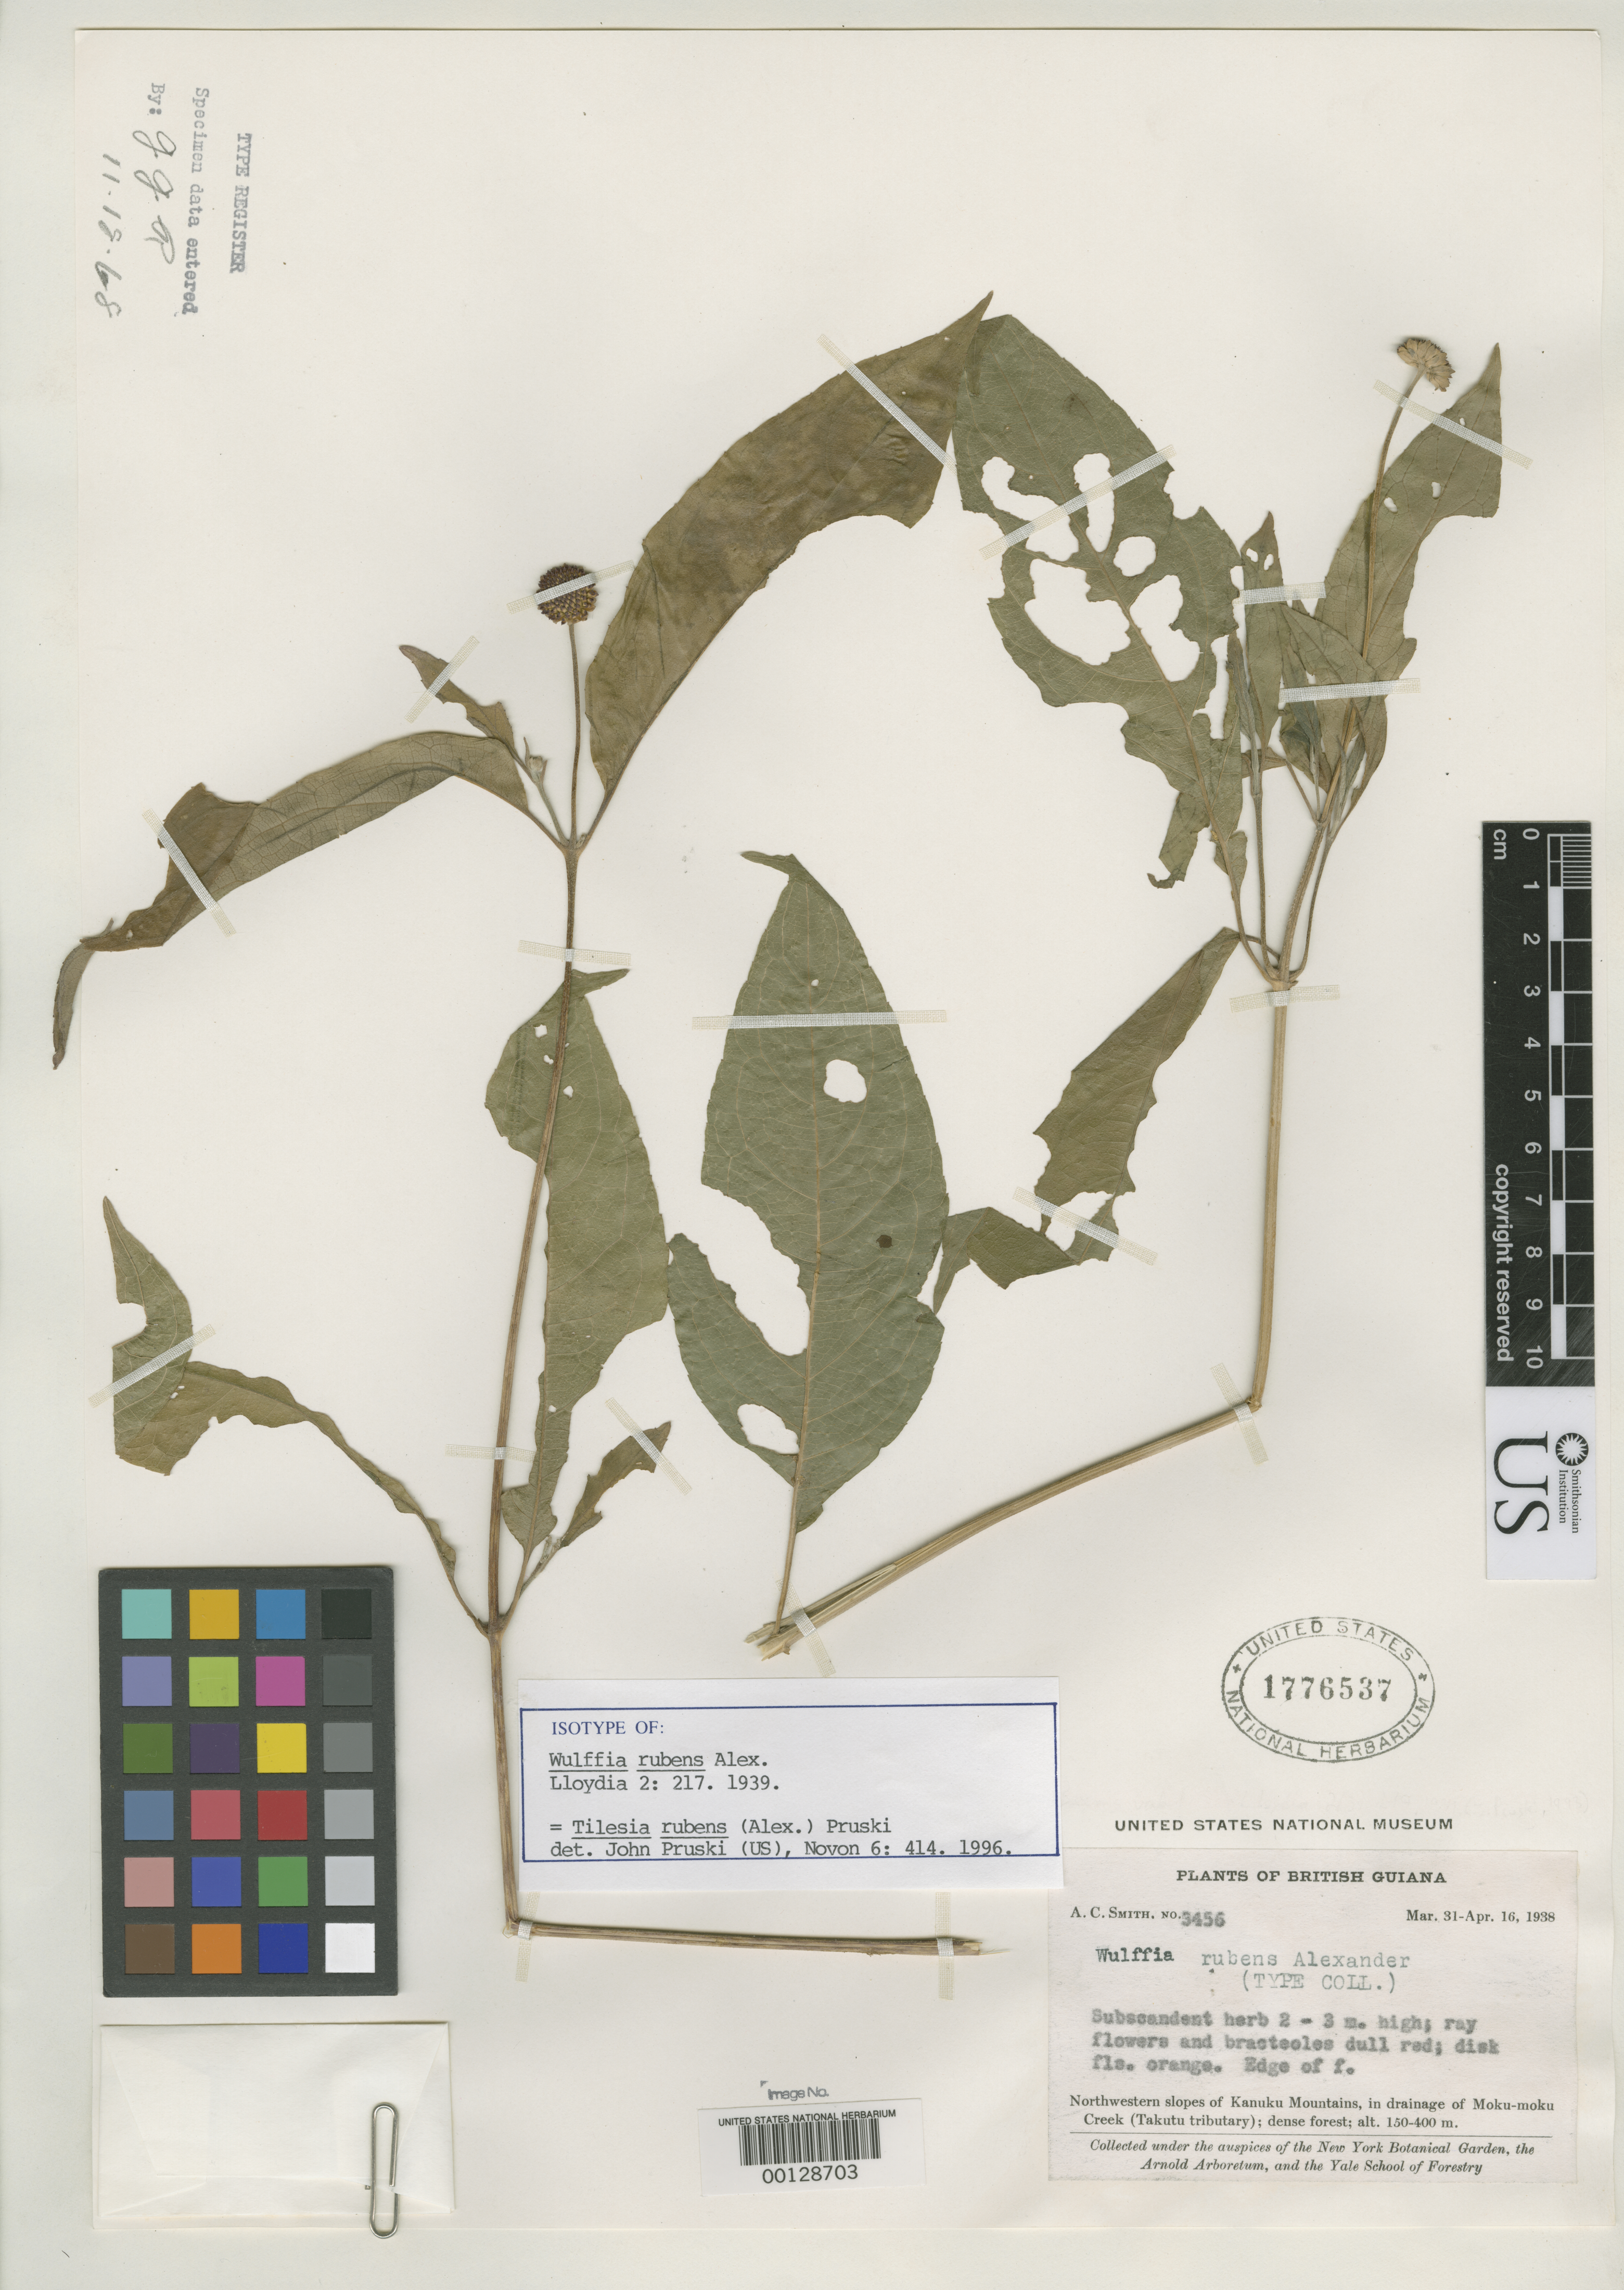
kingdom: Plantae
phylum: Tracheophyta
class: Magnoliopsida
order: Asterales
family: Asteraceae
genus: Wulffia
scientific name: Wulffia rubens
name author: Alexander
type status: Isotype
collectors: A. C. Smith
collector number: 3456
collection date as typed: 31 Mar 1938 to 16 Apr 1938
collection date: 1938-03-31/1938-04-16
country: Guyana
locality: NW slopes of Kanuku Mountains, drainage of Moku-Moku Creek, Takutu Tributary.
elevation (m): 150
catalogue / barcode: US 1776537